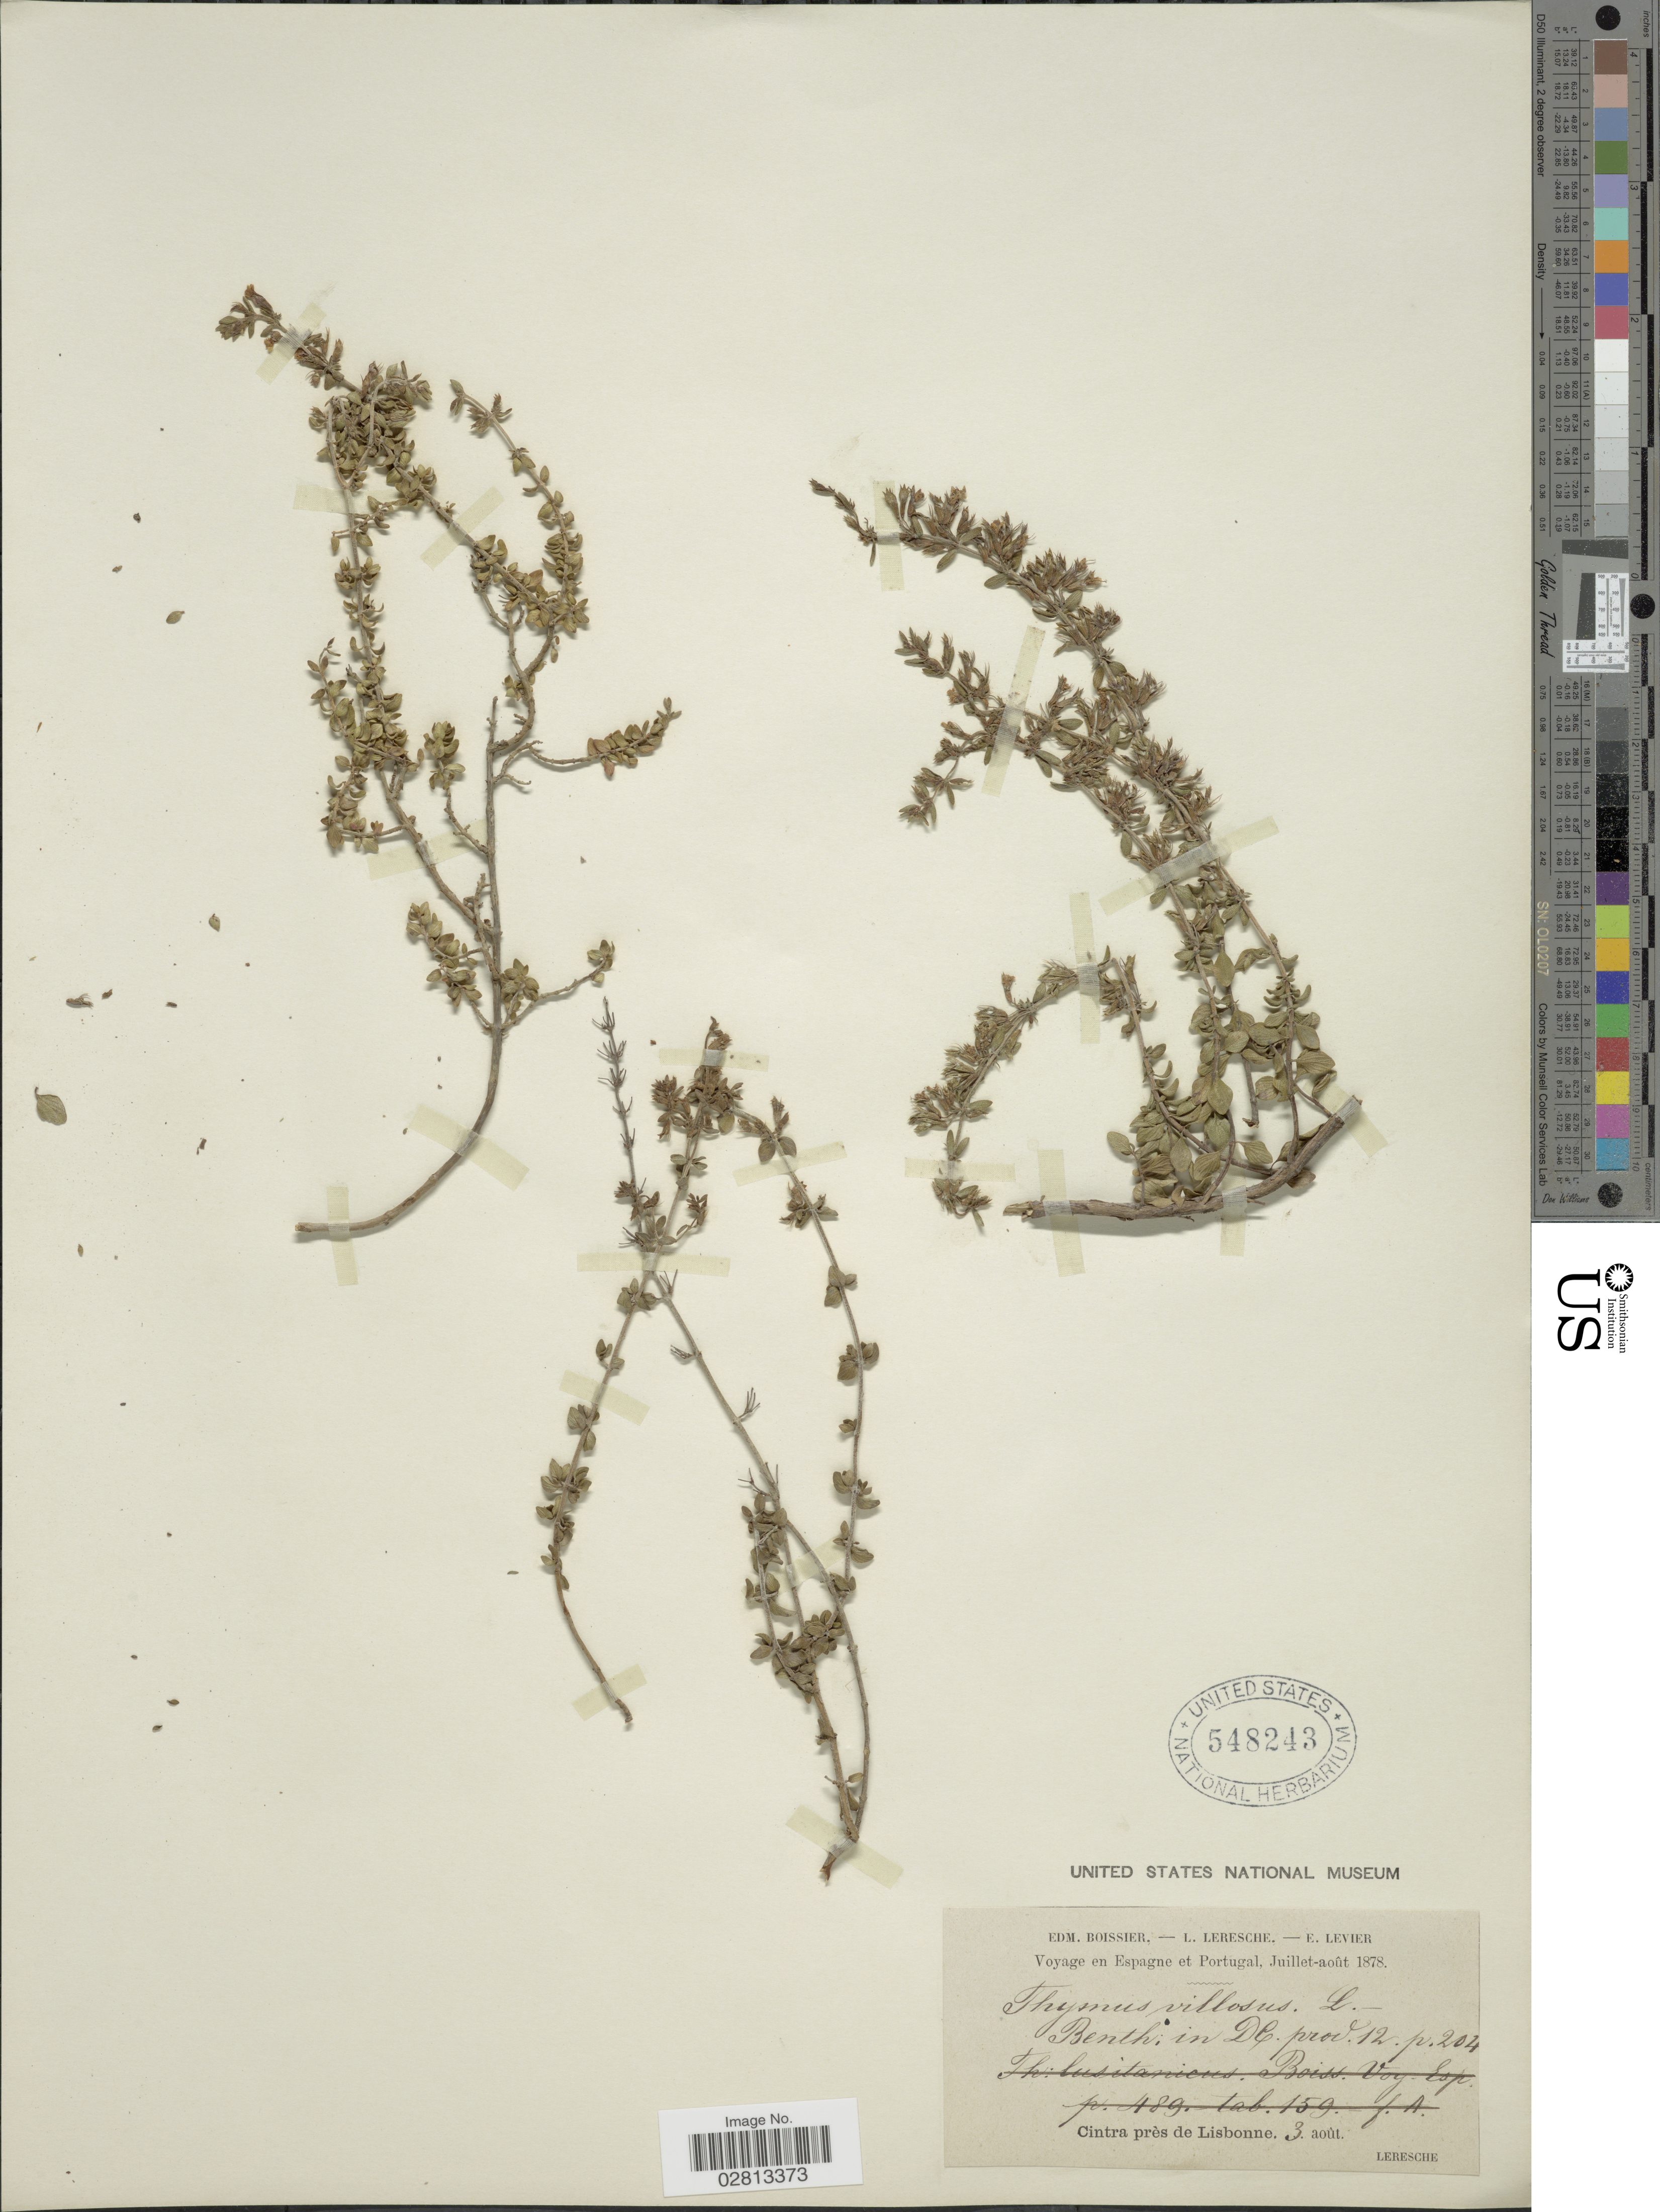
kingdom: Plantae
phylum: Tracheophyta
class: Magnoliopsida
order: Lamiales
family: Lamiaceae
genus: Thymus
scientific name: Thymus villosus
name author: L.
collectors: Leresche, --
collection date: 1878-08-03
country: Portugal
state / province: Lisboa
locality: Cintra près de Lisbonne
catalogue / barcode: US 548243